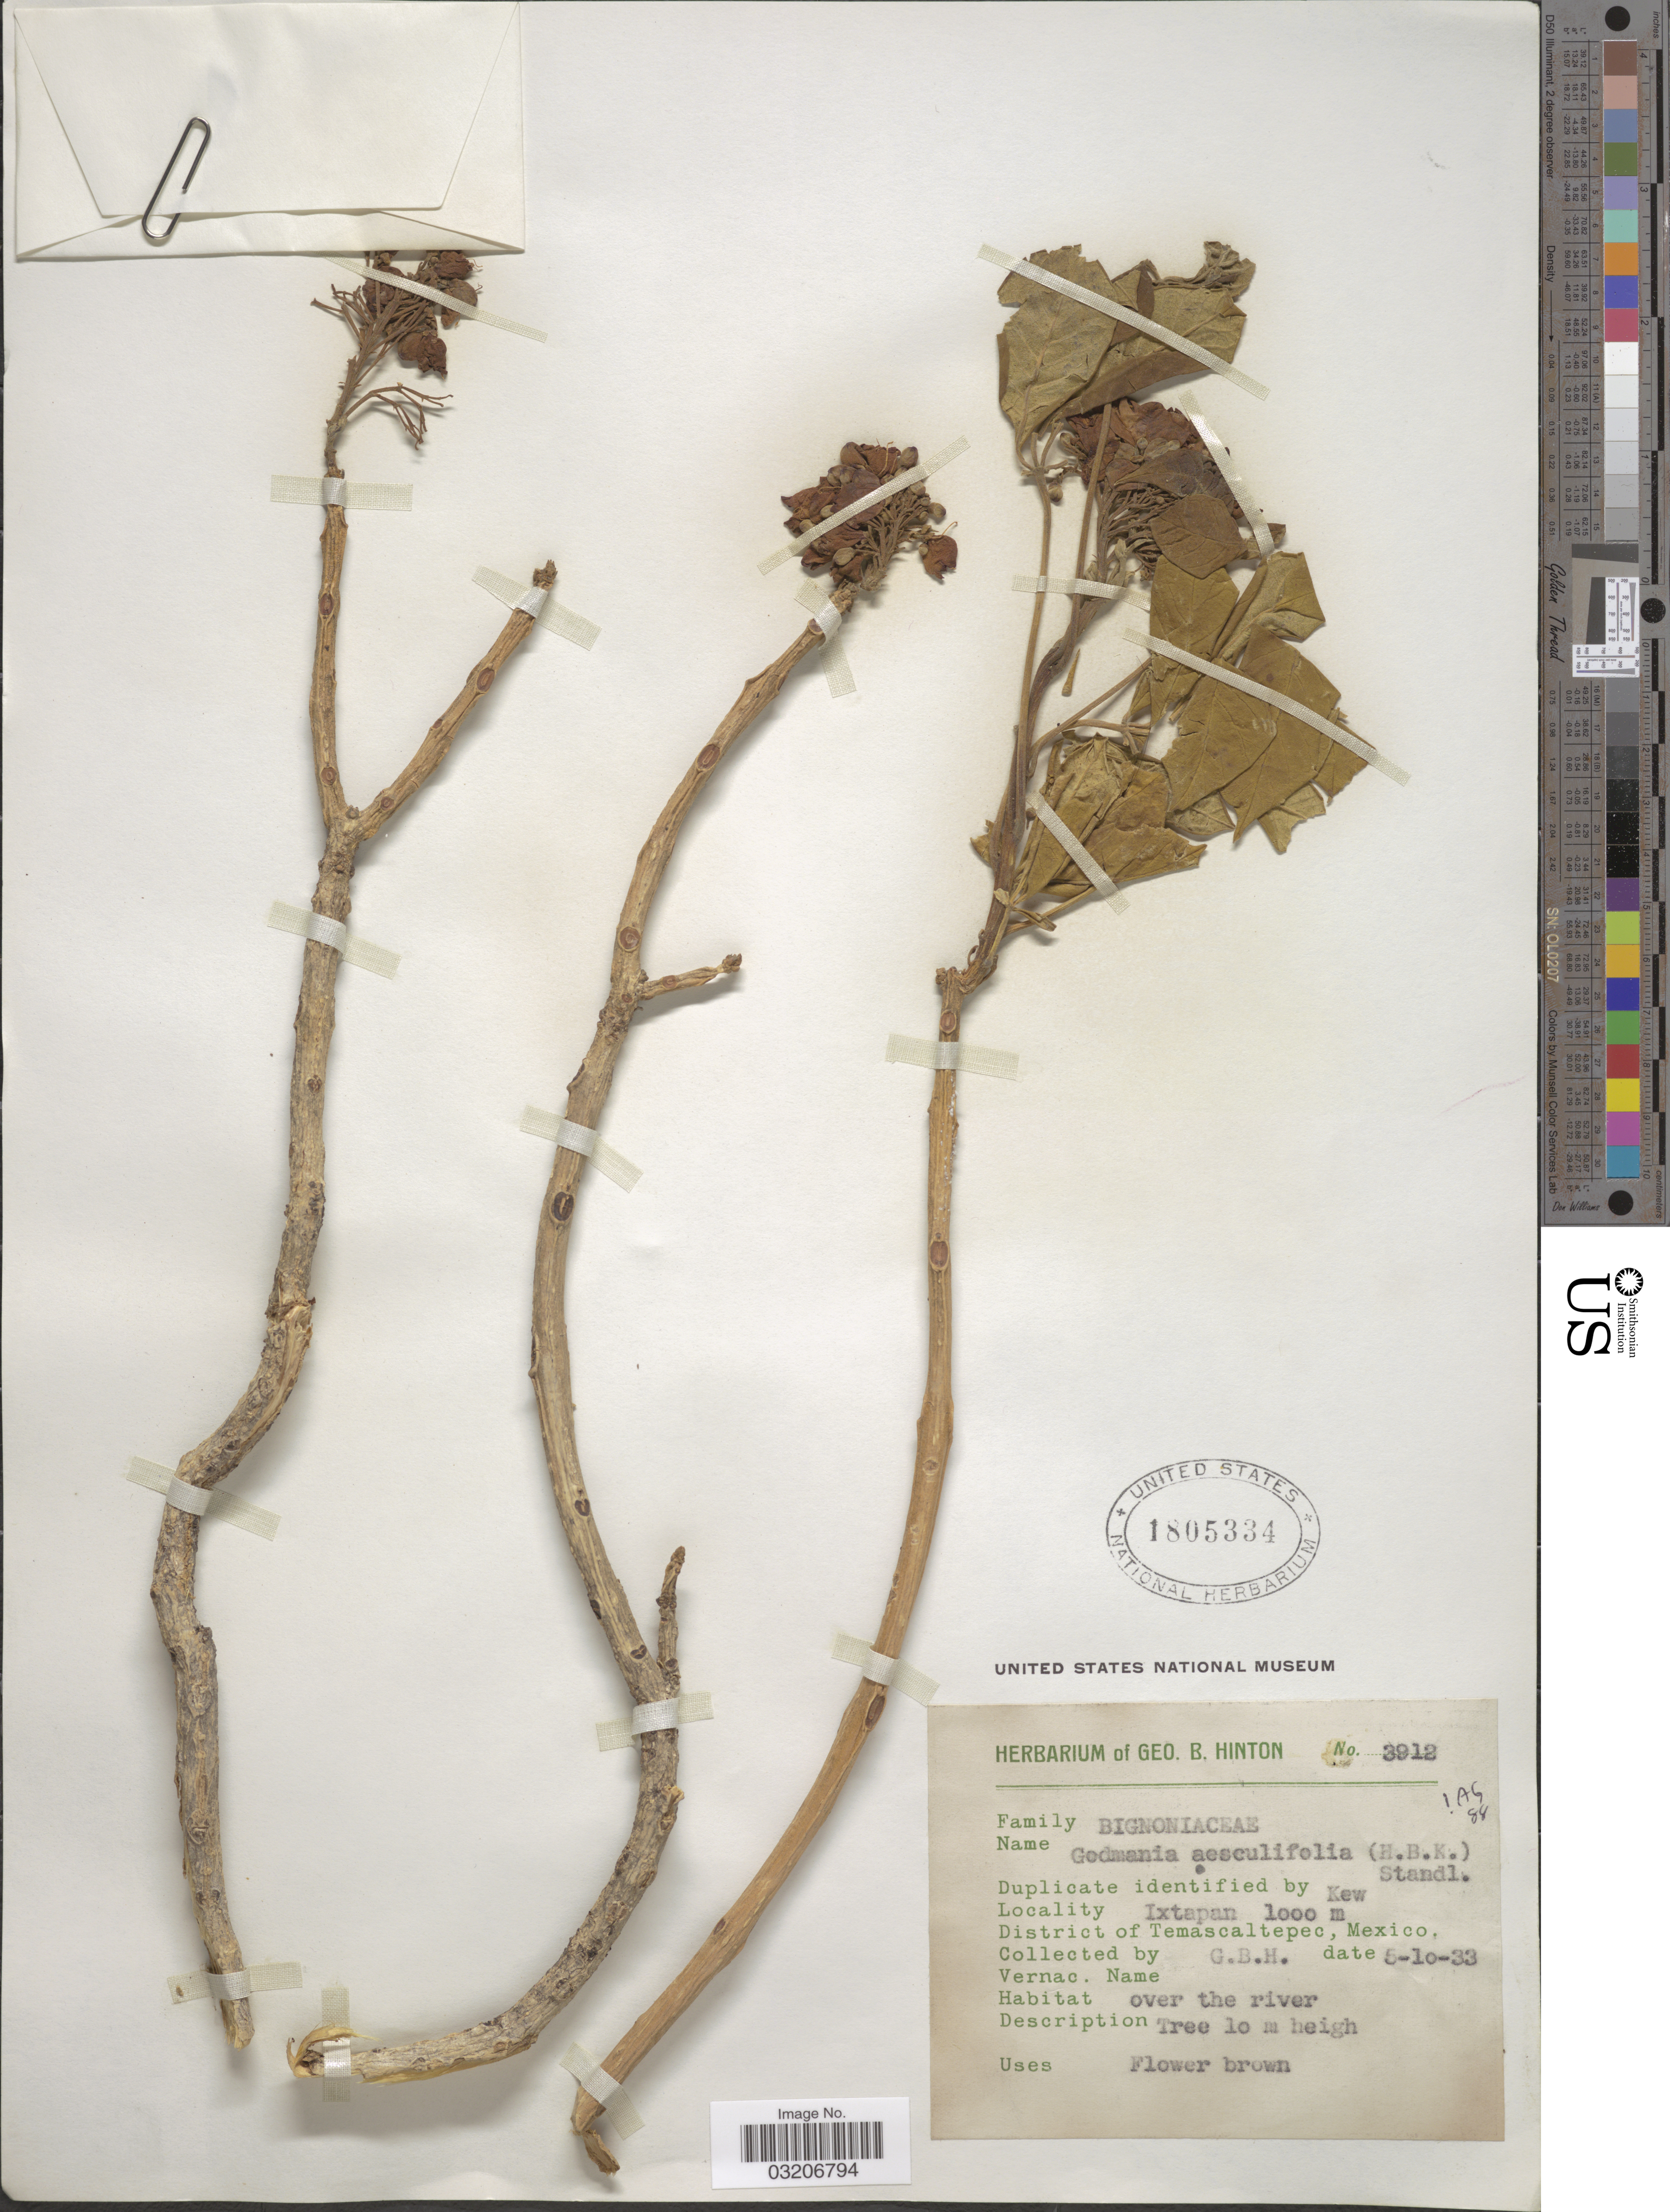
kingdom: Plantae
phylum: Tracheophyta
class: Magnoliopsida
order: Lamiales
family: Bignoniaceae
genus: Godmania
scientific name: Godmania aesculifolia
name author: Standl.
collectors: G. B. Hinton & et al.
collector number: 3912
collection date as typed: Transcribed d/m/y: 5/10/33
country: Mexico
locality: Ixtapan. District of Temascaltepec. Over the river.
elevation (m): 1000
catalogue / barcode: US 1805334